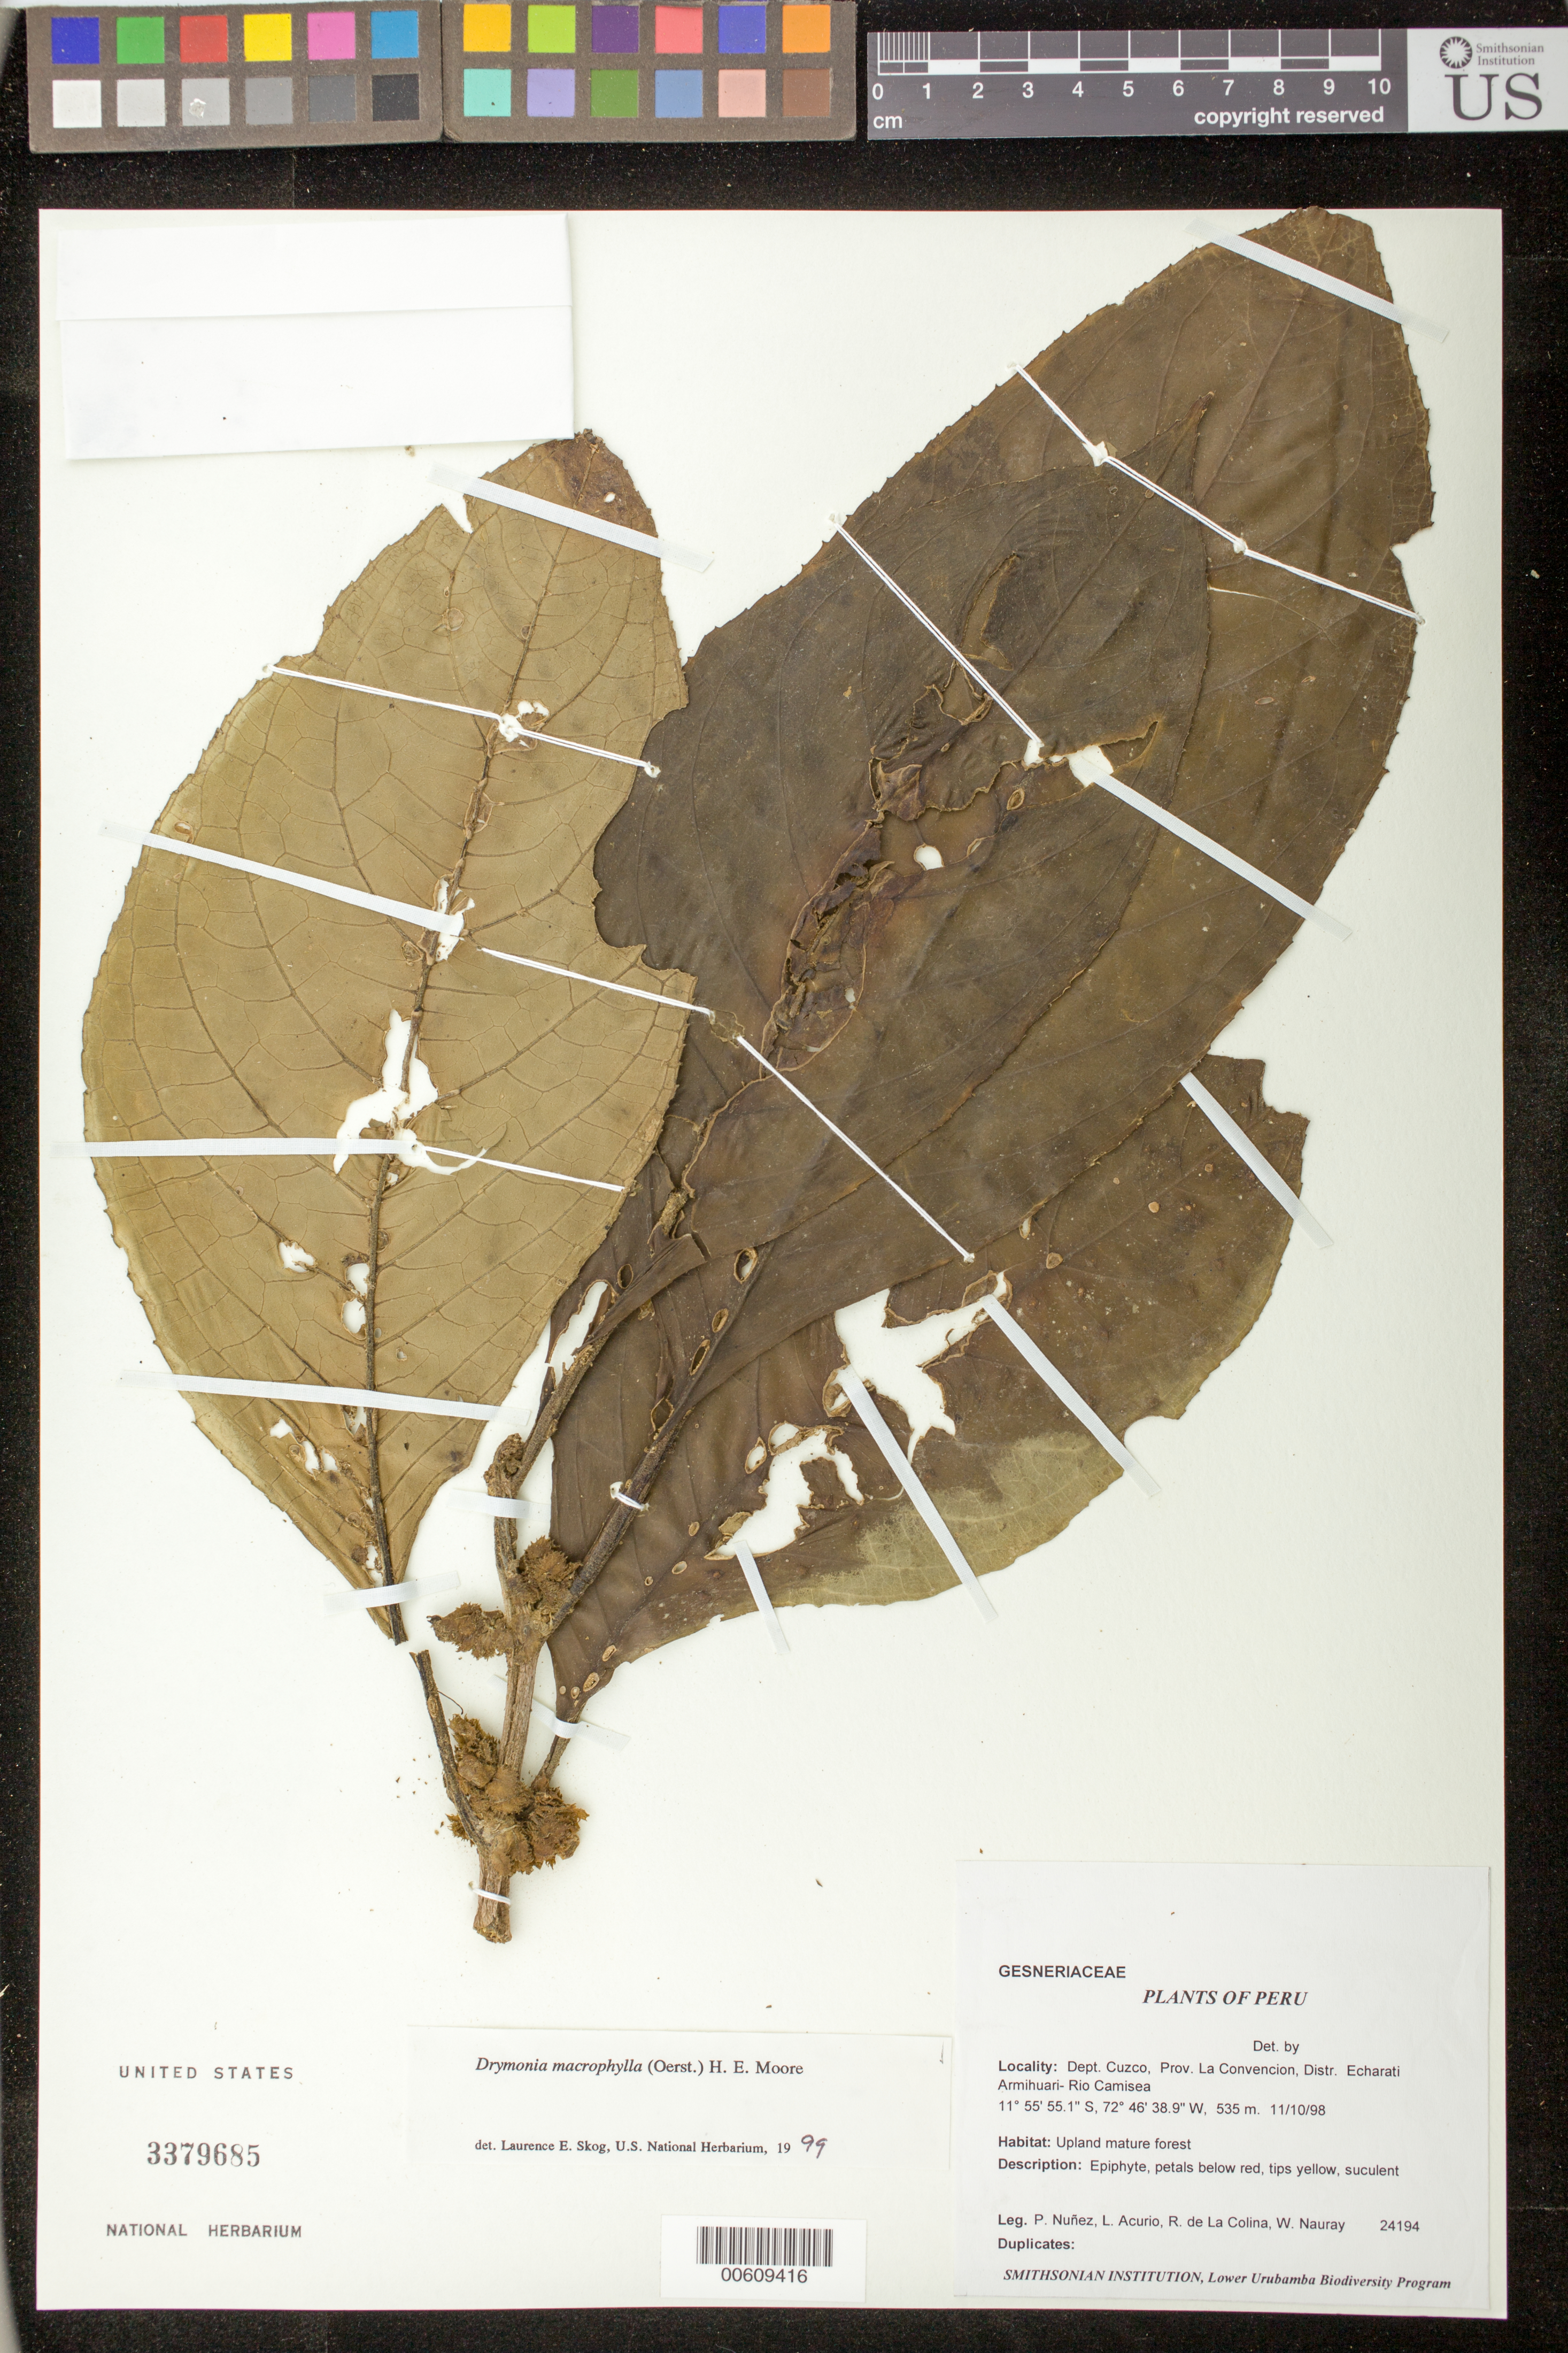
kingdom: Plantae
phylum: Tracheophyta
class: Magnoliopsida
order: Lamiales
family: Gesneriaceae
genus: Drymonia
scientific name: Drymonia macrophylla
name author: (Oerst.) H.E. Moore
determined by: Skog, Laurence E.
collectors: P. Núñez V., L. Acurio, R. de La Colina & W. Nauray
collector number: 24194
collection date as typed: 11 Oct 1998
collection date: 1998-10-11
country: Peru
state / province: Cusco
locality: Prov. La Convencion; Distr. Echarati, Armihuari-Rio Camisea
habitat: Upland mature forest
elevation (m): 535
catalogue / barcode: US 3379685